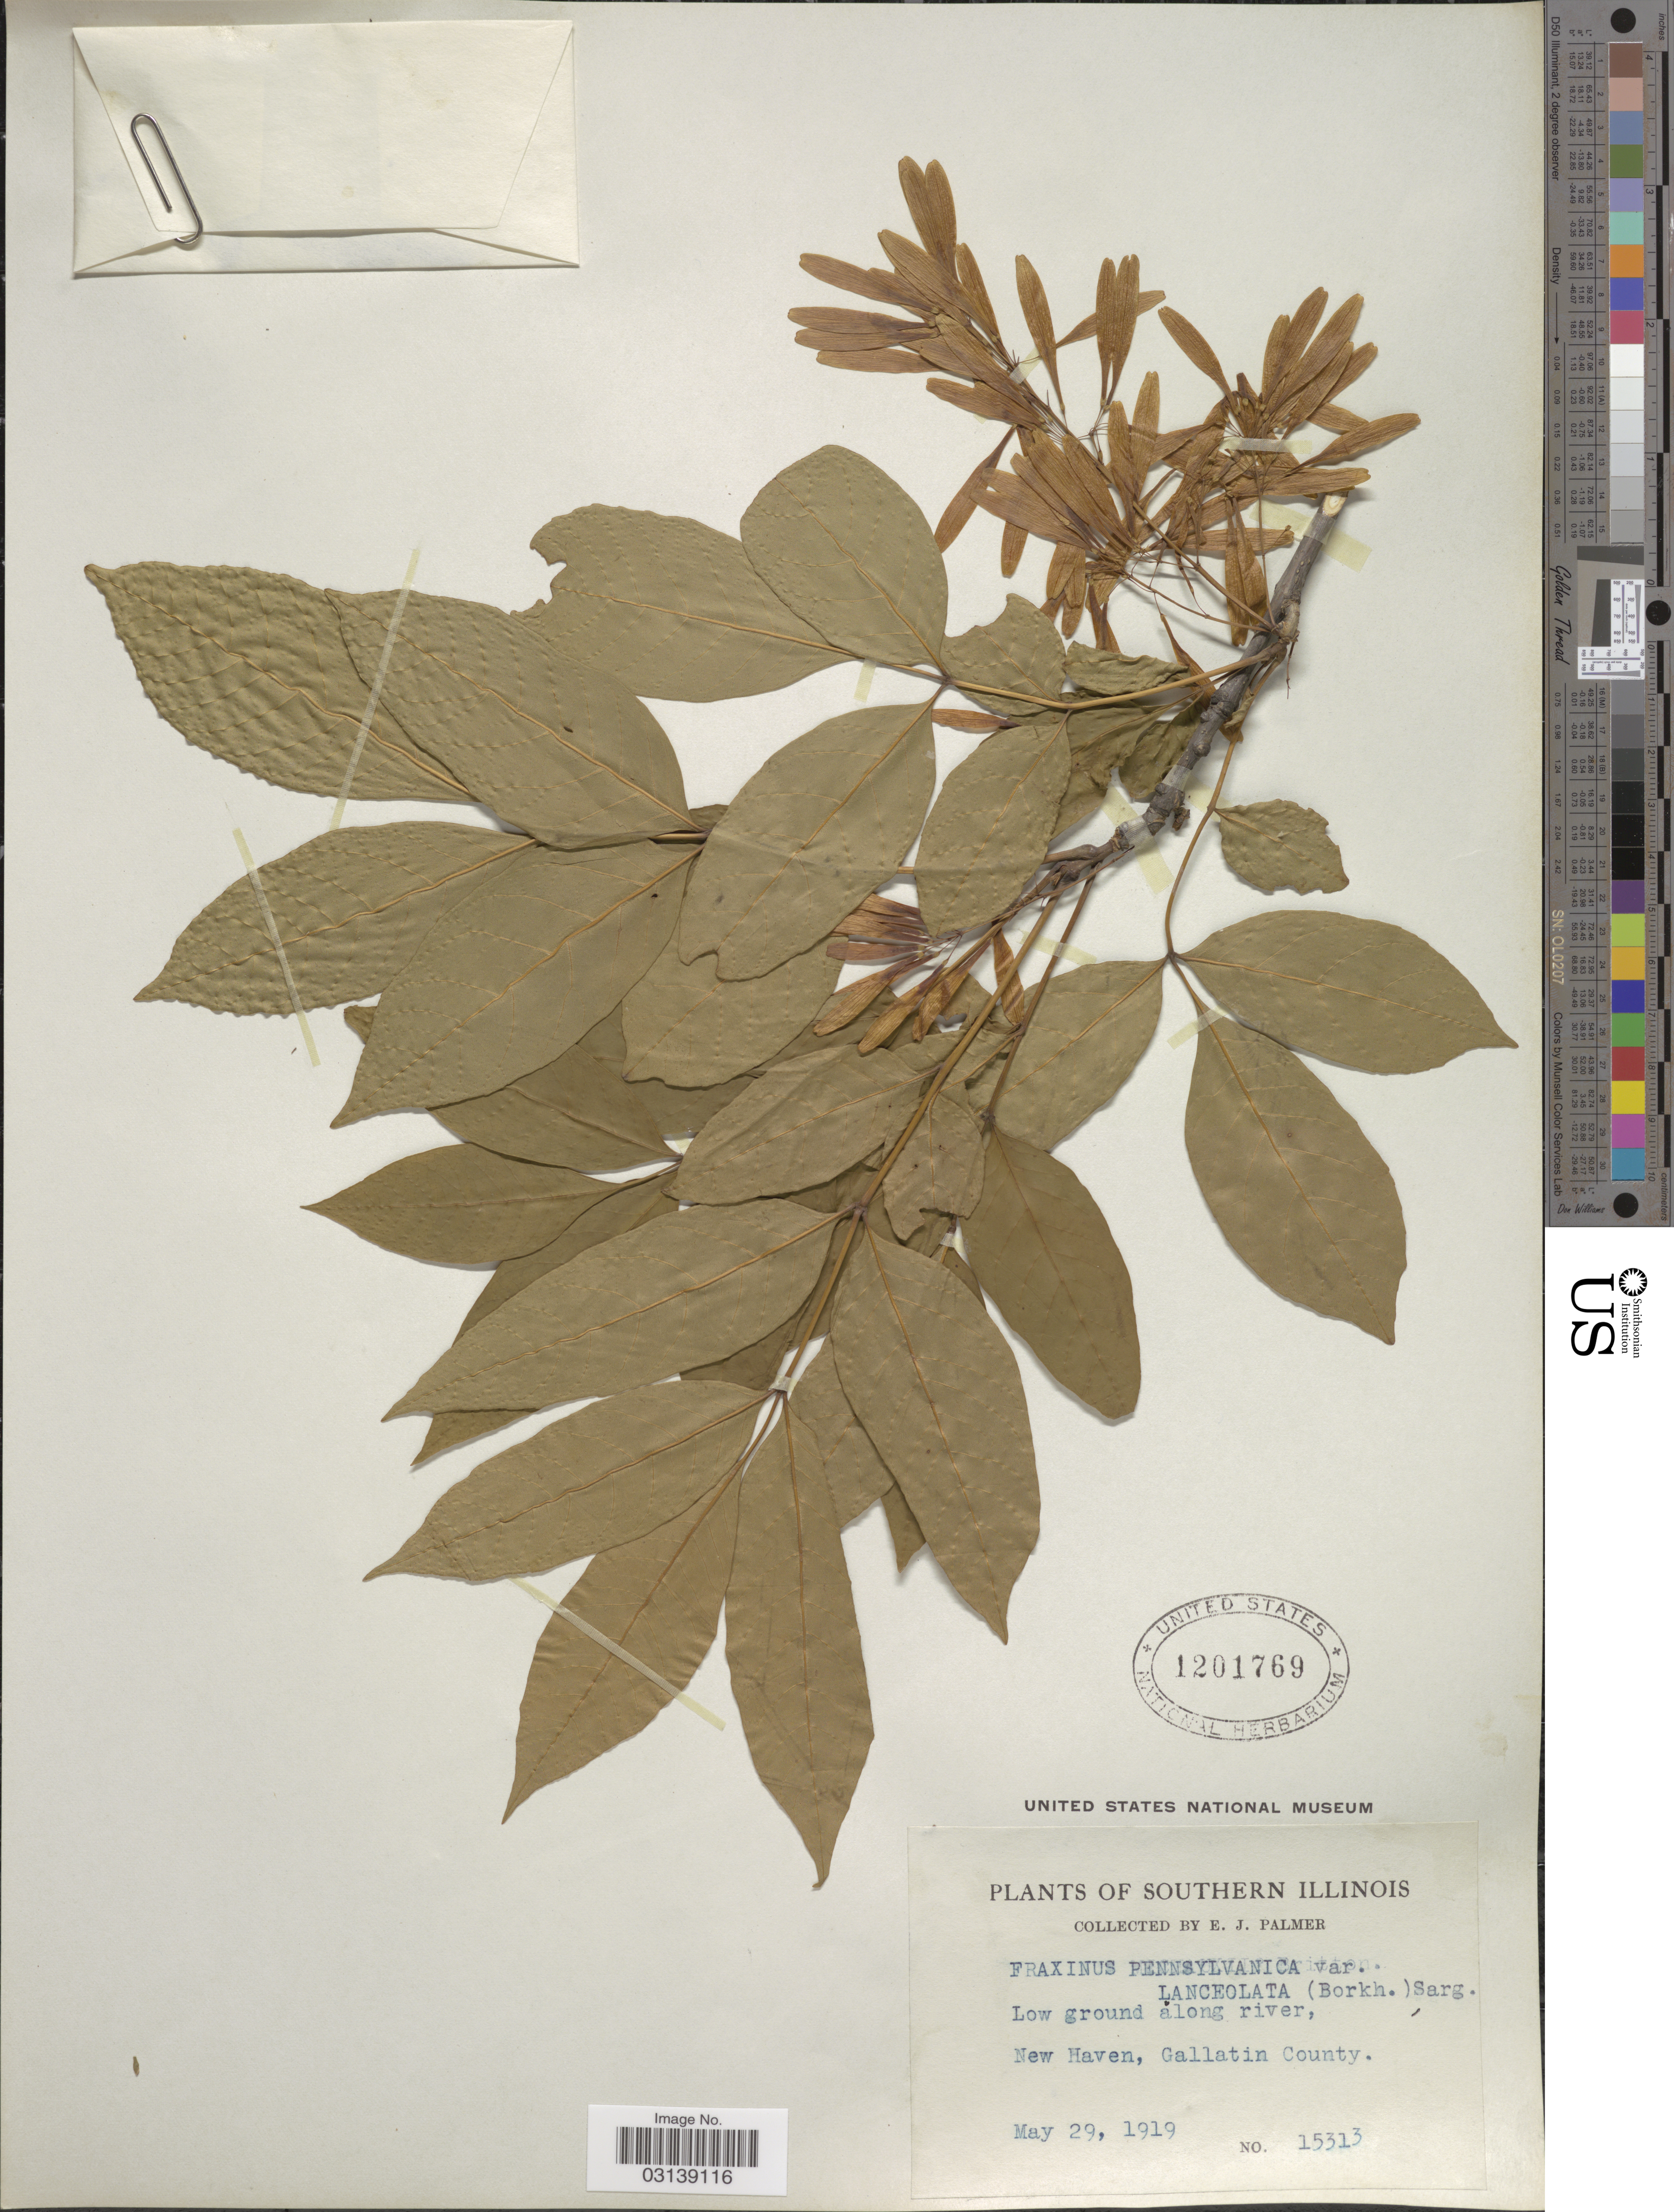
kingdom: Plantae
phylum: Tracheophyta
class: Magnoliopsida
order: Lamiales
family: Oleaceae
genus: Fraxinus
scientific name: Fraxinus pennsylvanica var. lanceolata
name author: Sarg.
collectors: E. J. Palmer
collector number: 15313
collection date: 1919-05-29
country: United States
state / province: Illinois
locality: Southern Illinois. Low ground along river, New Haven, Gallatin County.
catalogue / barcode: US 1201769